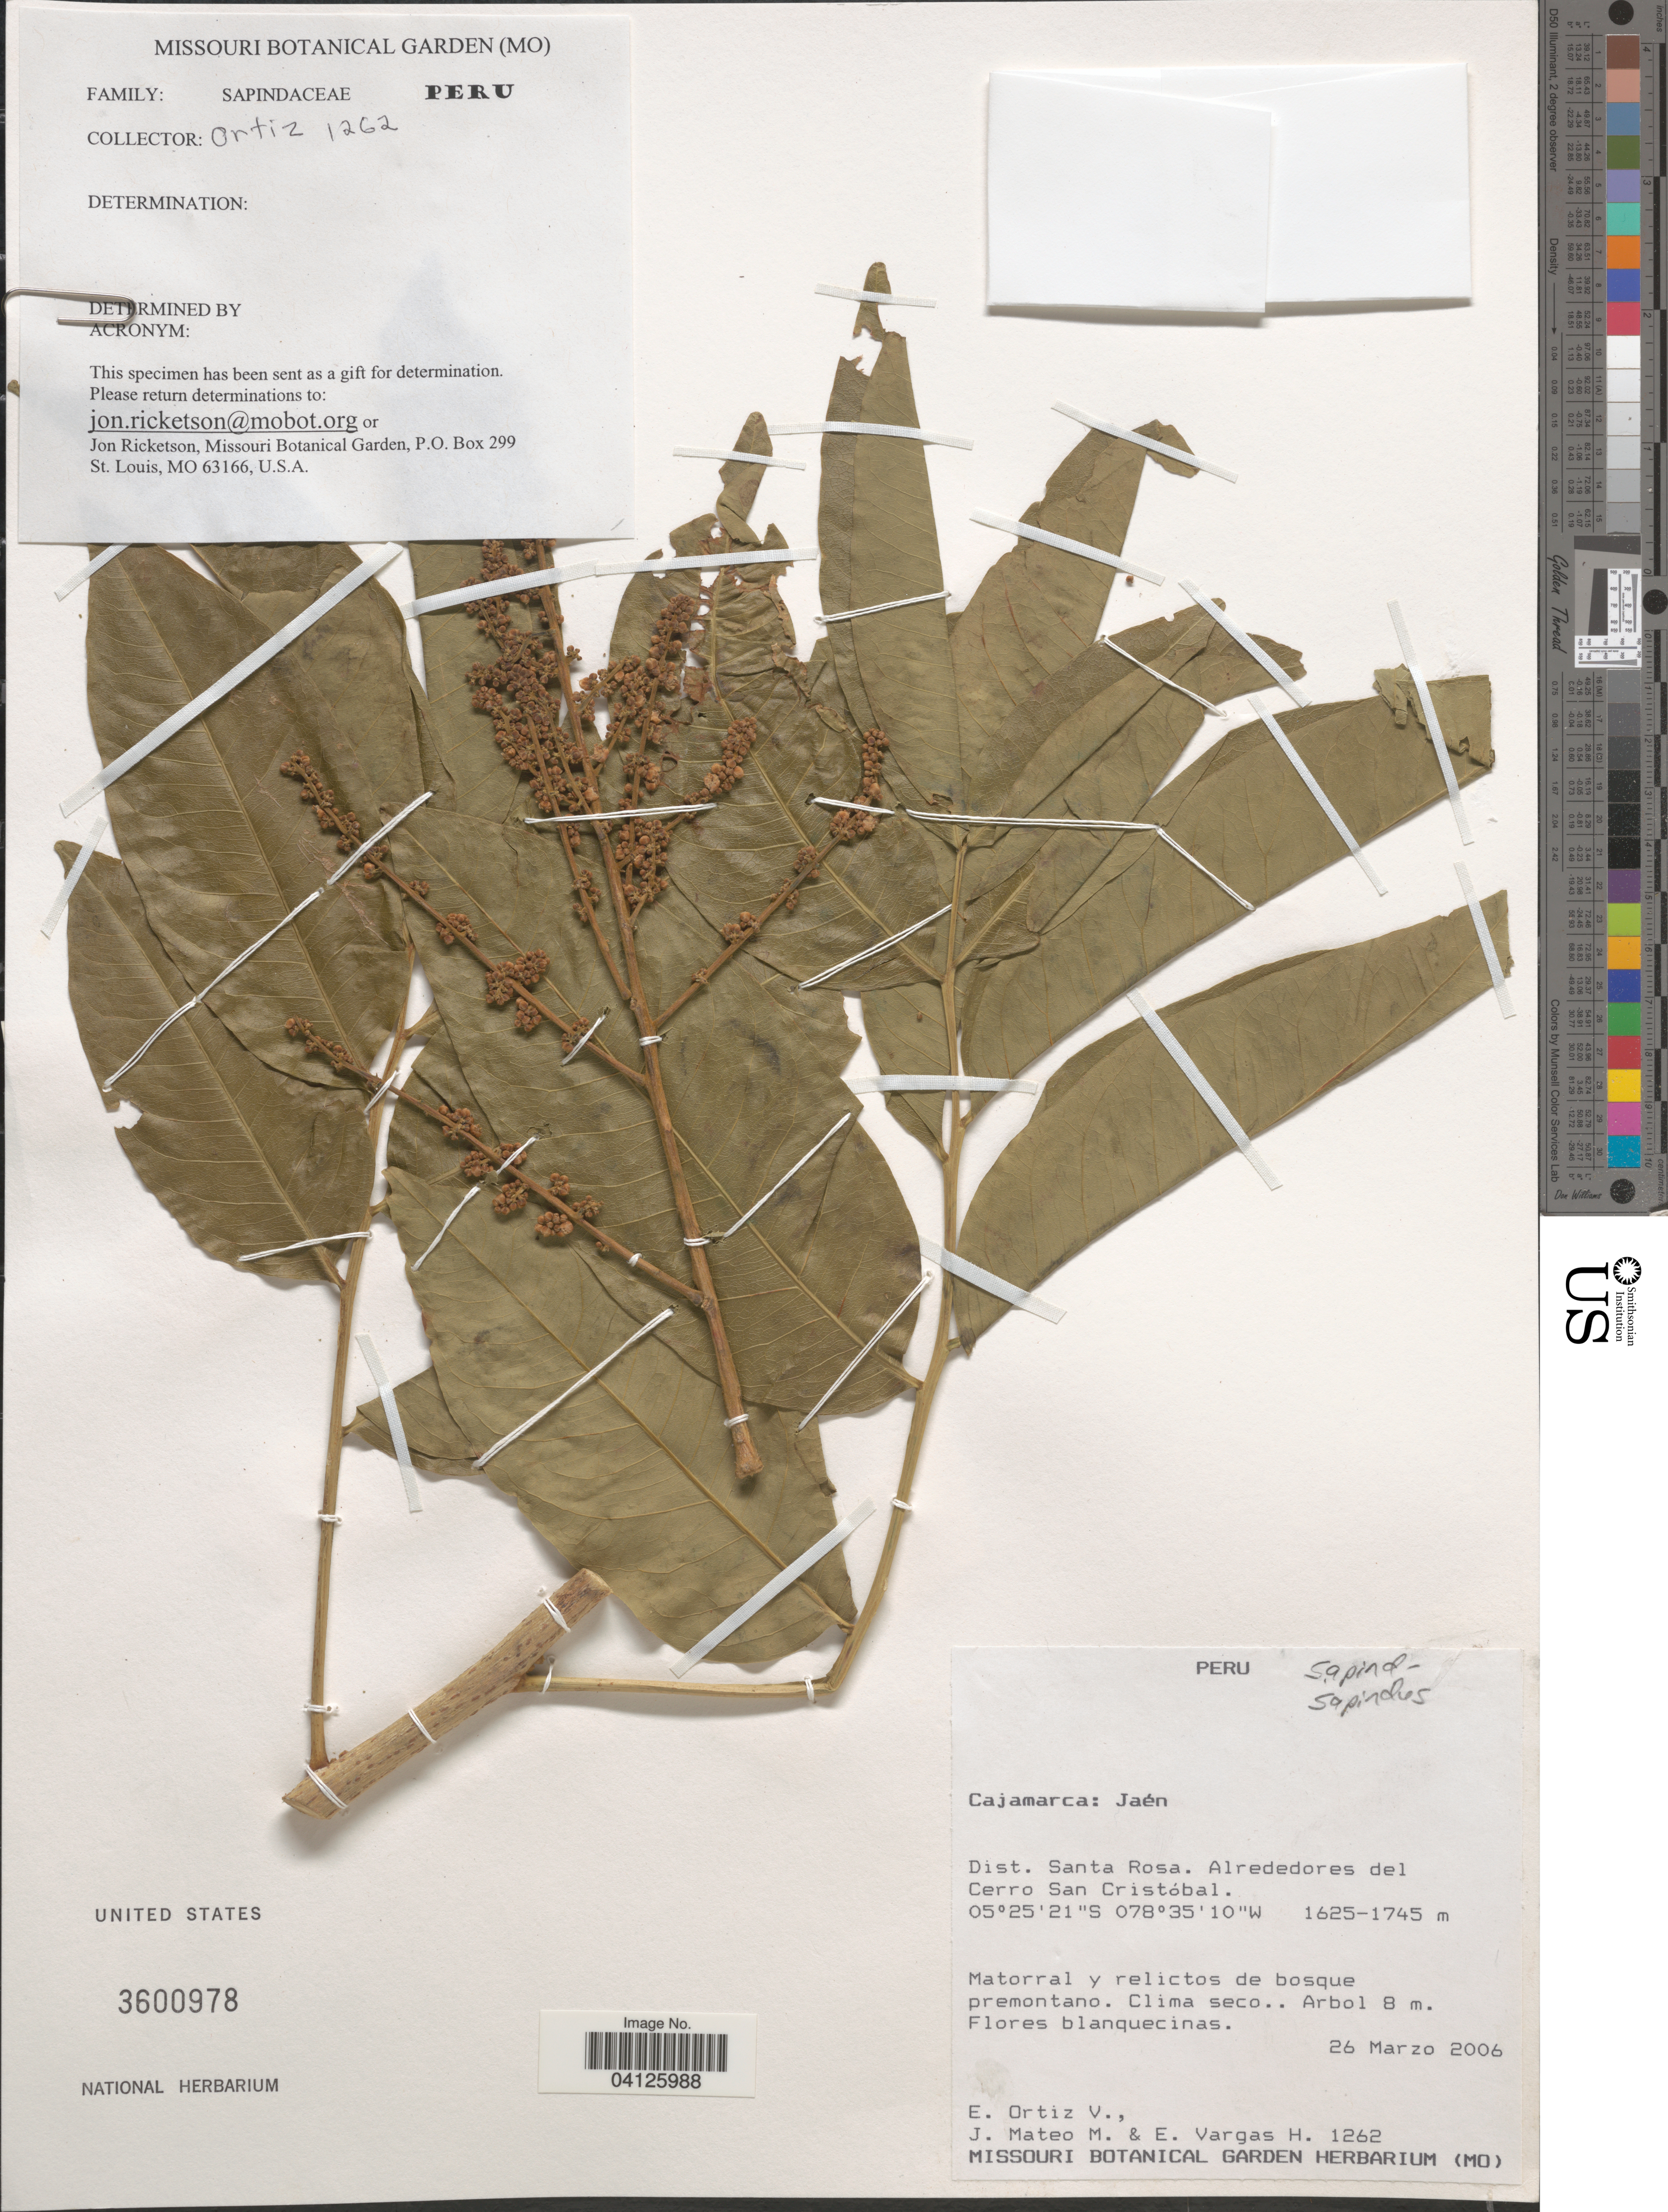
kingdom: Plantae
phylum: Tracheophyta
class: Magnoliopsida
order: Sapindales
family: Sapindaceae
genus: Sapindus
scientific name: Sapindus saponaria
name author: L.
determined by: Acevedo-Rodriguez, P., (US), Smithsonian Institution - National Museum of Natural History (UNITED STATES)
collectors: E. Ortiz V., J. Mateo M. & E. Vargas H.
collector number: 1262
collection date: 2006-03-26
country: Peru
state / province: Cajamarca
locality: Jaén. Dist. Santa Rosa. Alrededores del Cerro San Cristóbal.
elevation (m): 1625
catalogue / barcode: US 3600978